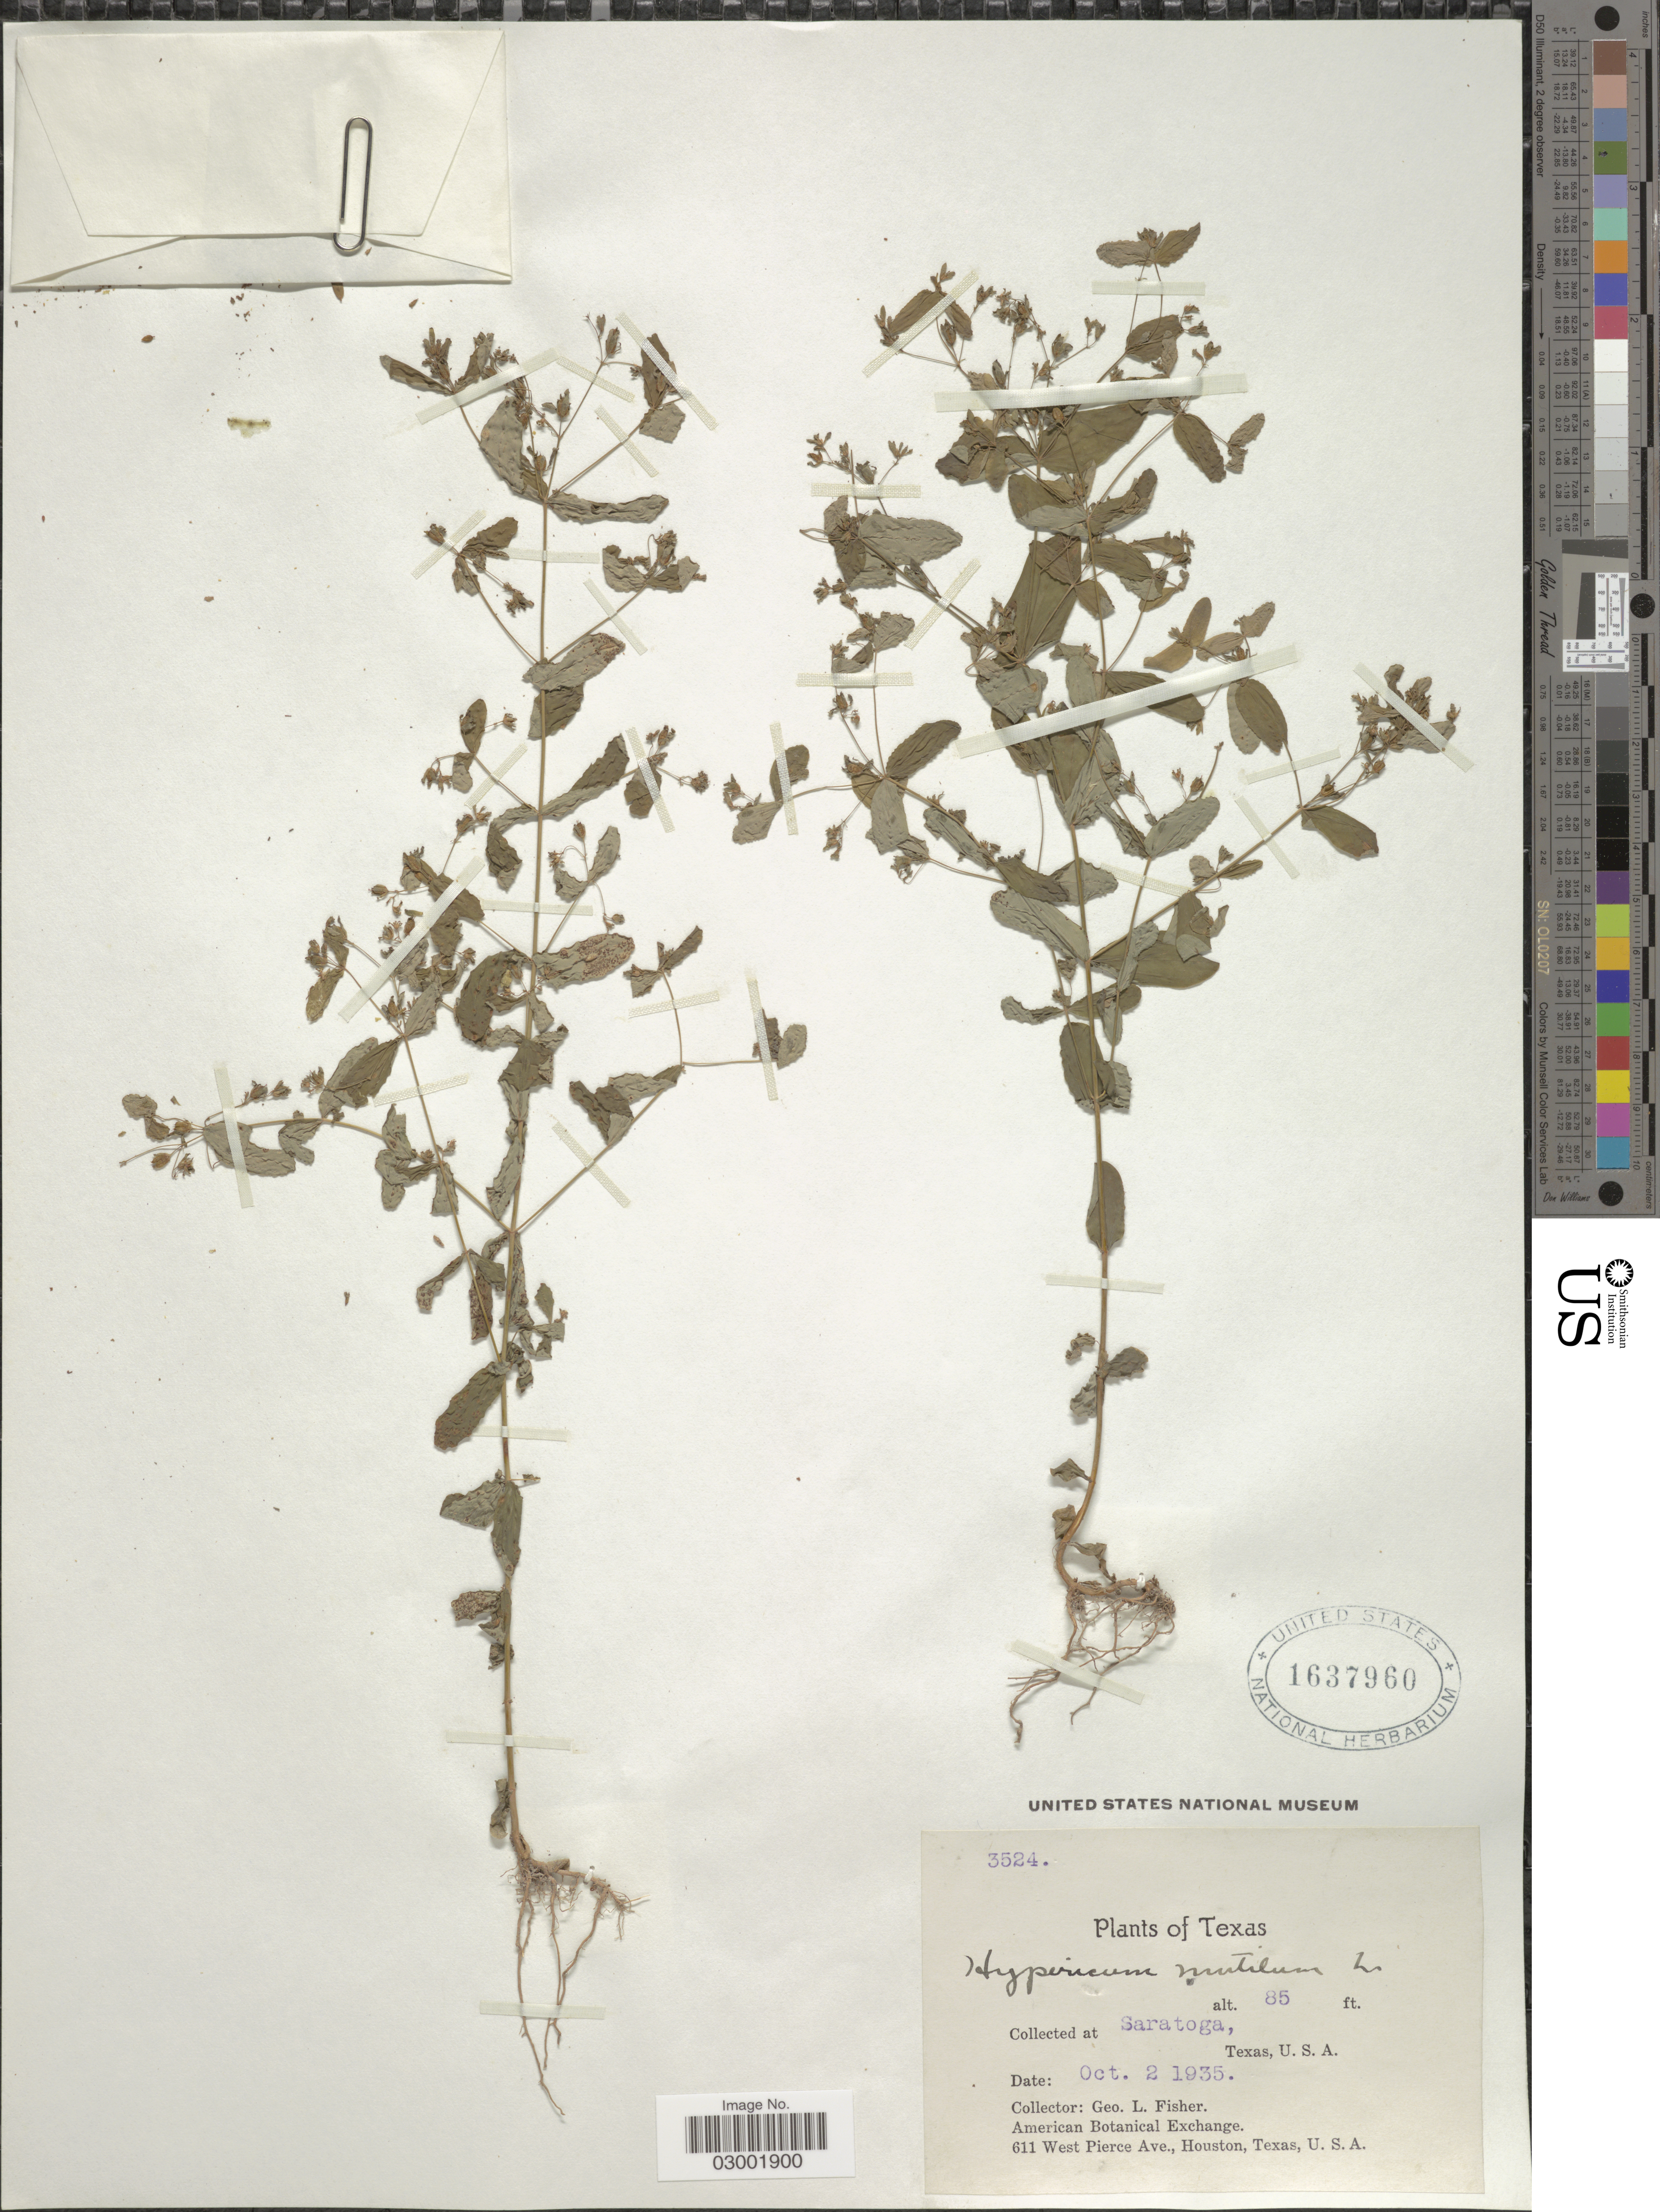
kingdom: Plantae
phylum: Tracheophyta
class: Magnoliopsida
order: Malpighiales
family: Hypericaceae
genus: Hypericum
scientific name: Hypericum mutilum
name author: L.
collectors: G. L. Fisher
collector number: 3524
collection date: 1935-10-02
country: United States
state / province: Texas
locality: Saratoga.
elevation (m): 26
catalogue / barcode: US 1637960